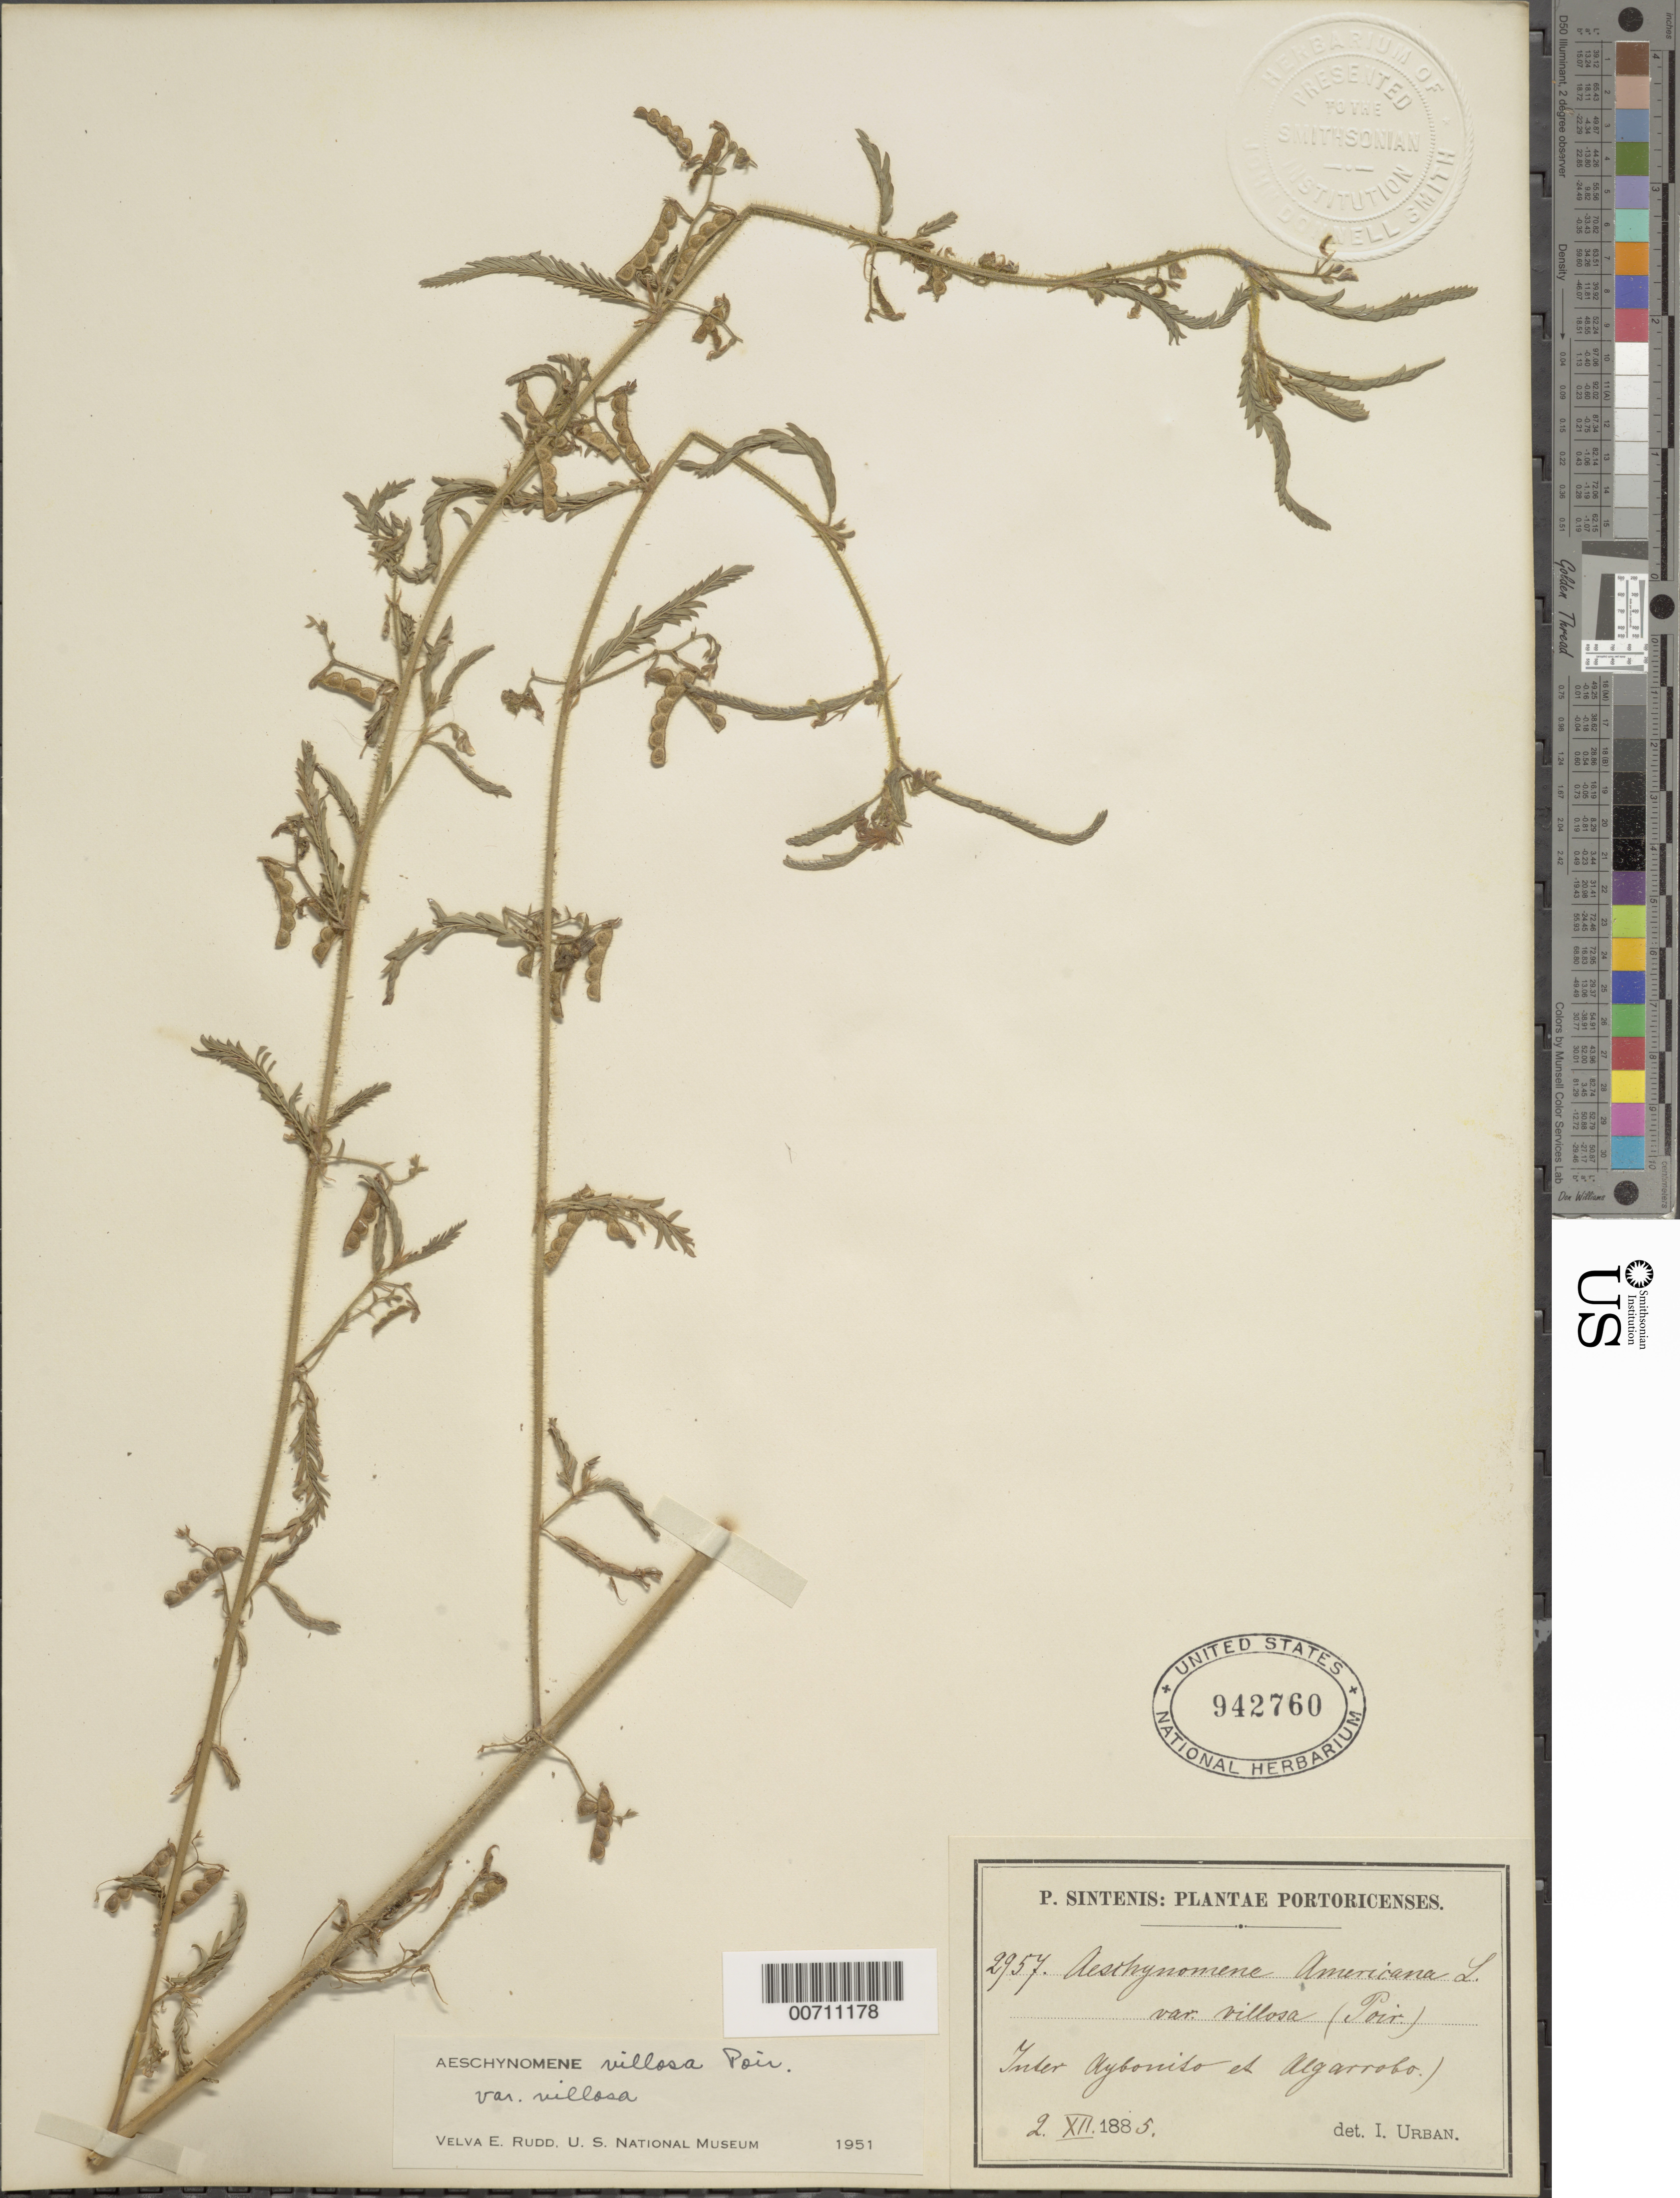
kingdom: Plantae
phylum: Tracheophyta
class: Magnoliopsida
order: Fabales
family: Fabaceae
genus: Aeschynomene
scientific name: Aeschynomene villosa var. villosa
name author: Poir.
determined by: Rudd, V. E.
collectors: P. Sintenis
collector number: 2957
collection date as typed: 02 Dec 1885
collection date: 1885-12-02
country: Puerto Rico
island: Greater Antilles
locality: Inter Aybonito et Algarrobo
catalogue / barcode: US 942760